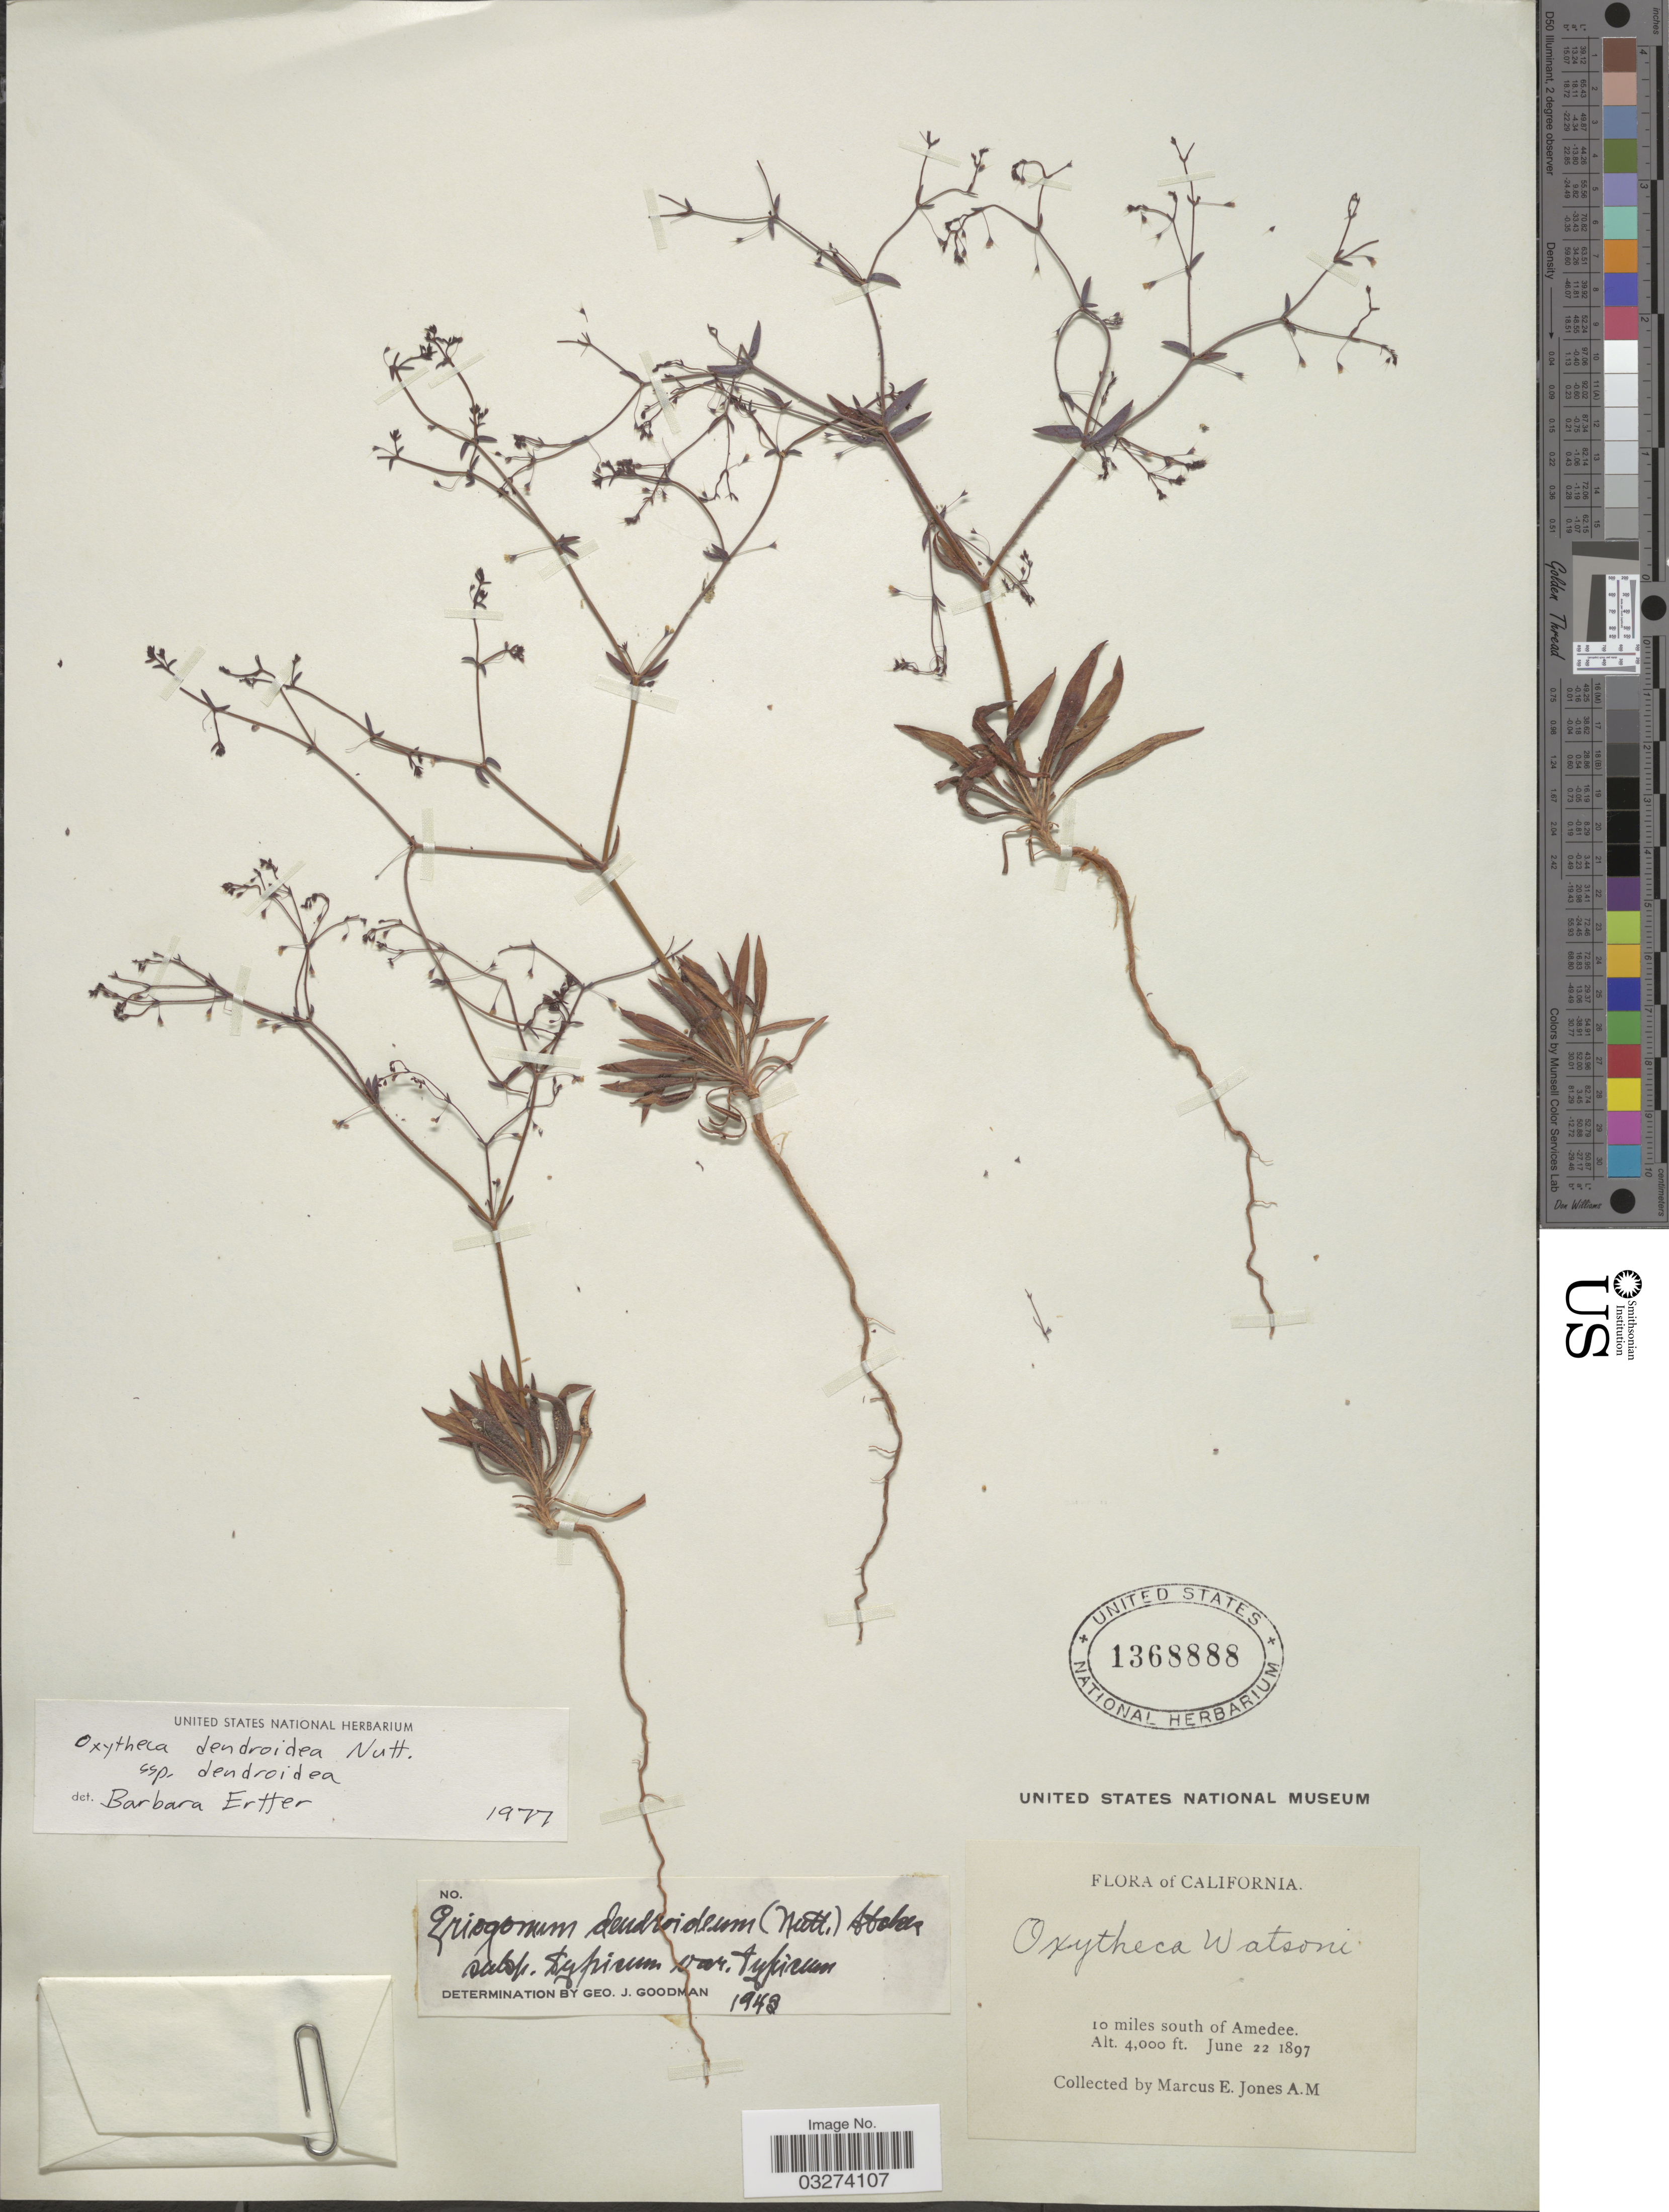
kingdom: Plantae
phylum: Tracheophyta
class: Magnoliopsida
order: Caryophyllales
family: Polygonaceae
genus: Oxytheca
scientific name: Oxytheca dendroidea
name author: Nutt.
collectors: M. E. Jones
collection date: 1897-06-22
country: United States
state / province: California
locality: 10 miles south of Amedee.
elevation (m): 1219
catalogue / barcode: US 1368888